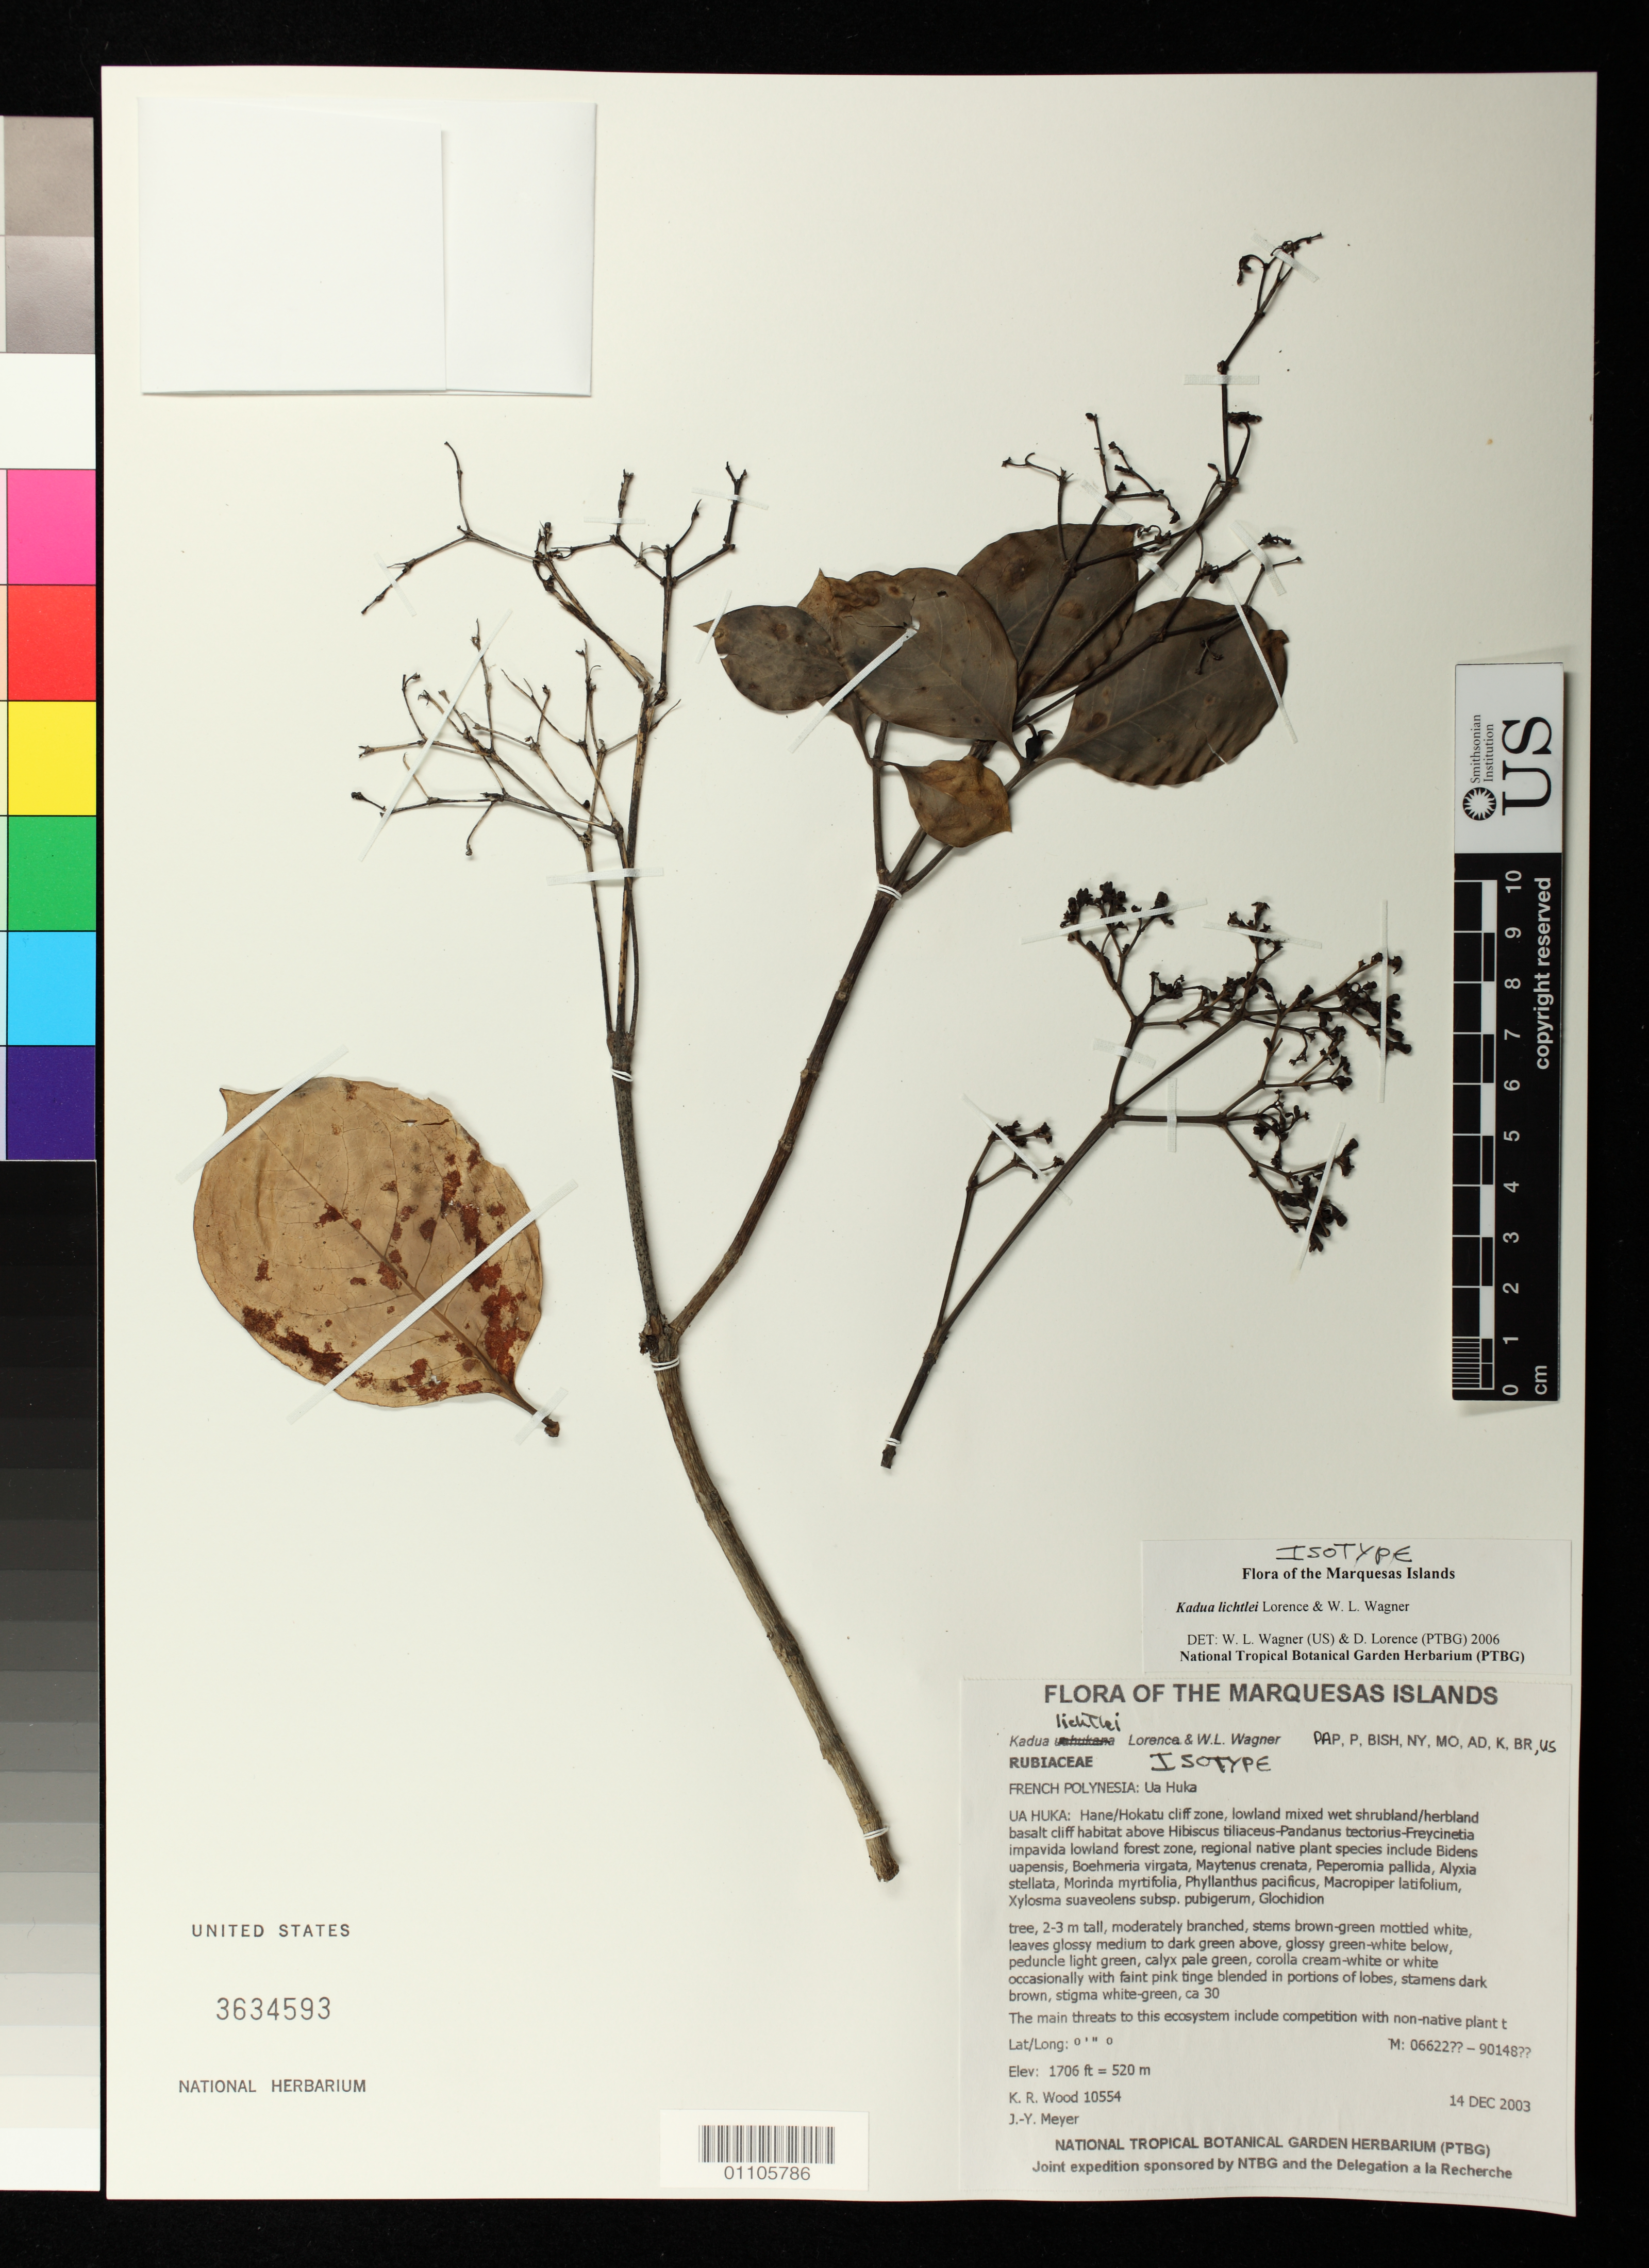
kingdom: Plantae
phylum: Tracheophyta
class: Magnoliopsida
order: Gentianales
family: Rubiaceae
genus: Kadua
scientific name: Kadua lichtlei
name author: Lorence & W.L. Wagner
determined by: Wagner, W. L.; Lorence, David H.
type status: Isotype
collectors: K. R. Wood & J.-Y. Meyer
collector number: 10554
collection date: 2003-12-14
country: French Polynesia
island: Ua Huka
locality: Ua Huka: Hane/Hokatu cliff zone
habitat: Lowland mixed wet shrubland/herbland basalt cliff habitat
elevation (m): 520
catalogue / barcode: US 3634593